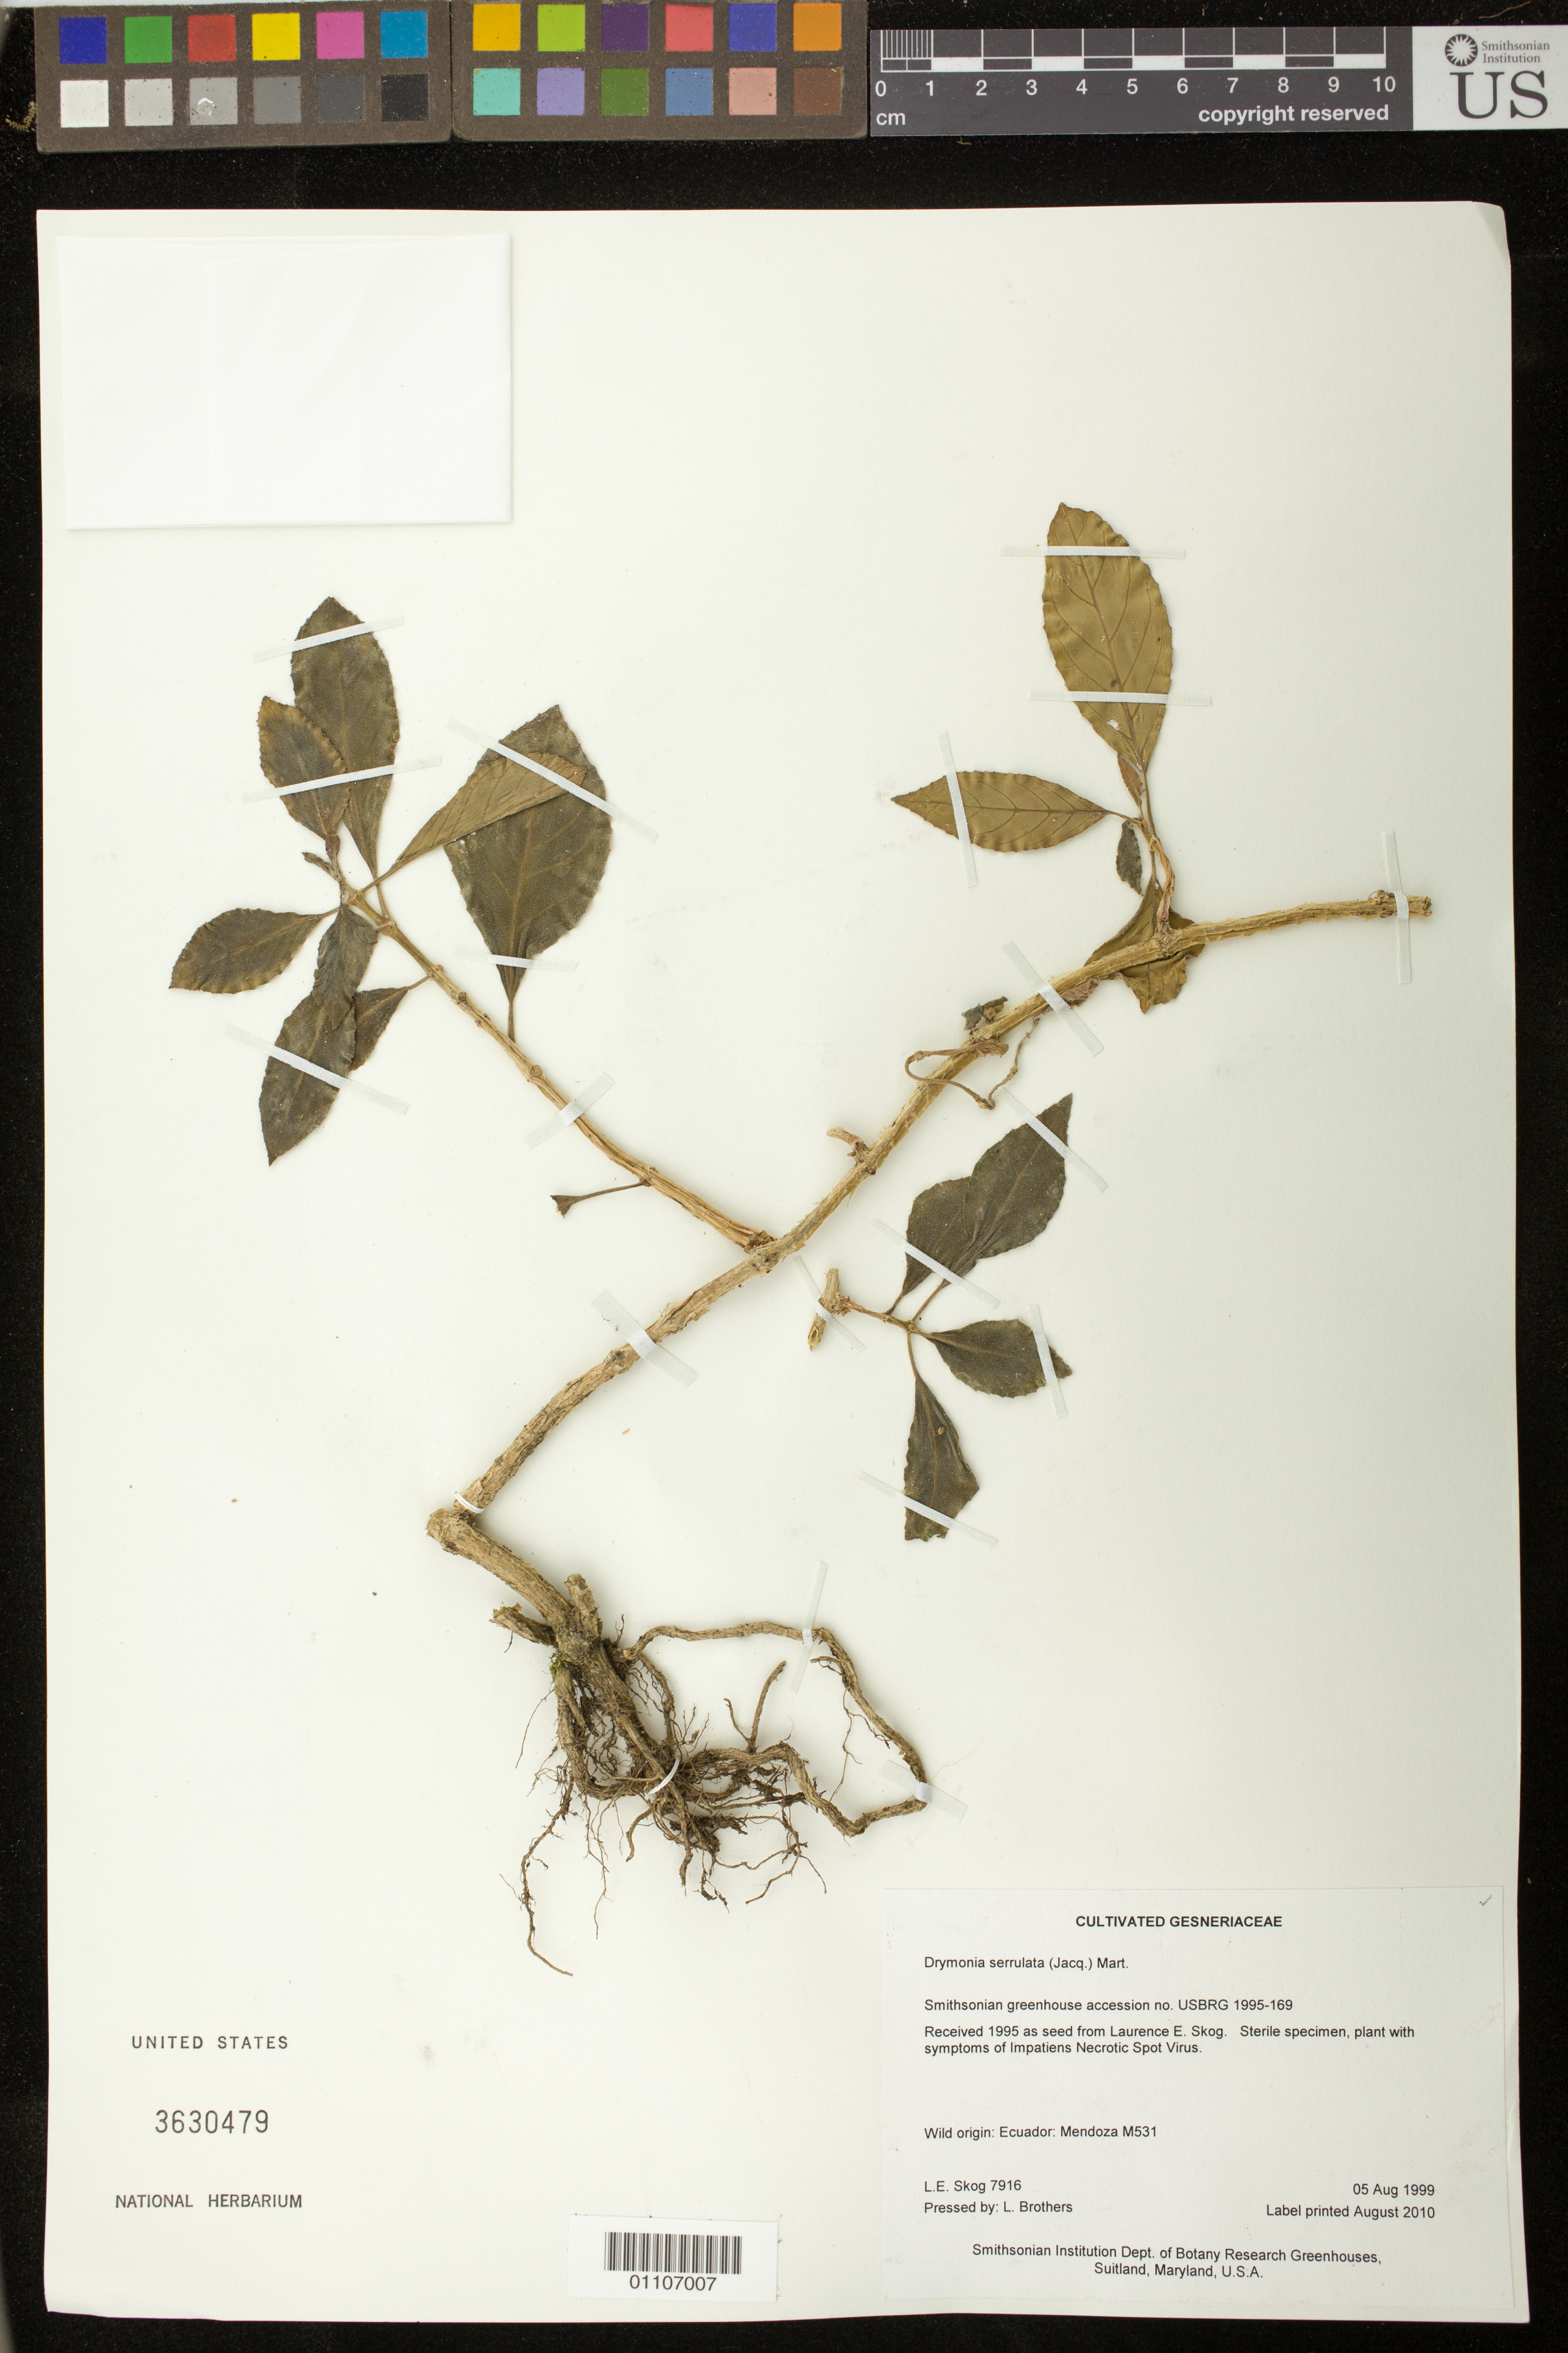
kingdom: Plantae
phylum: Tracheophyta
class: Magnoliopsida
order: Lamiales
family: Gesneriaceae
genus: Drymonia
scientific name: Drymonia serrulata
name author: (Jacq.) Mart.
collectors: L. E. Skog & L. Brothers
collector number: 7916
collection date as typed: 05 Aug 1999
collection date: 1999-08-05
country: Ecuador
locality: Smithsonian Institution Dept. of Botany Research Greenhouses, Suitland, Maryland, U.S.A.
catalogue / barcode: US 3630479